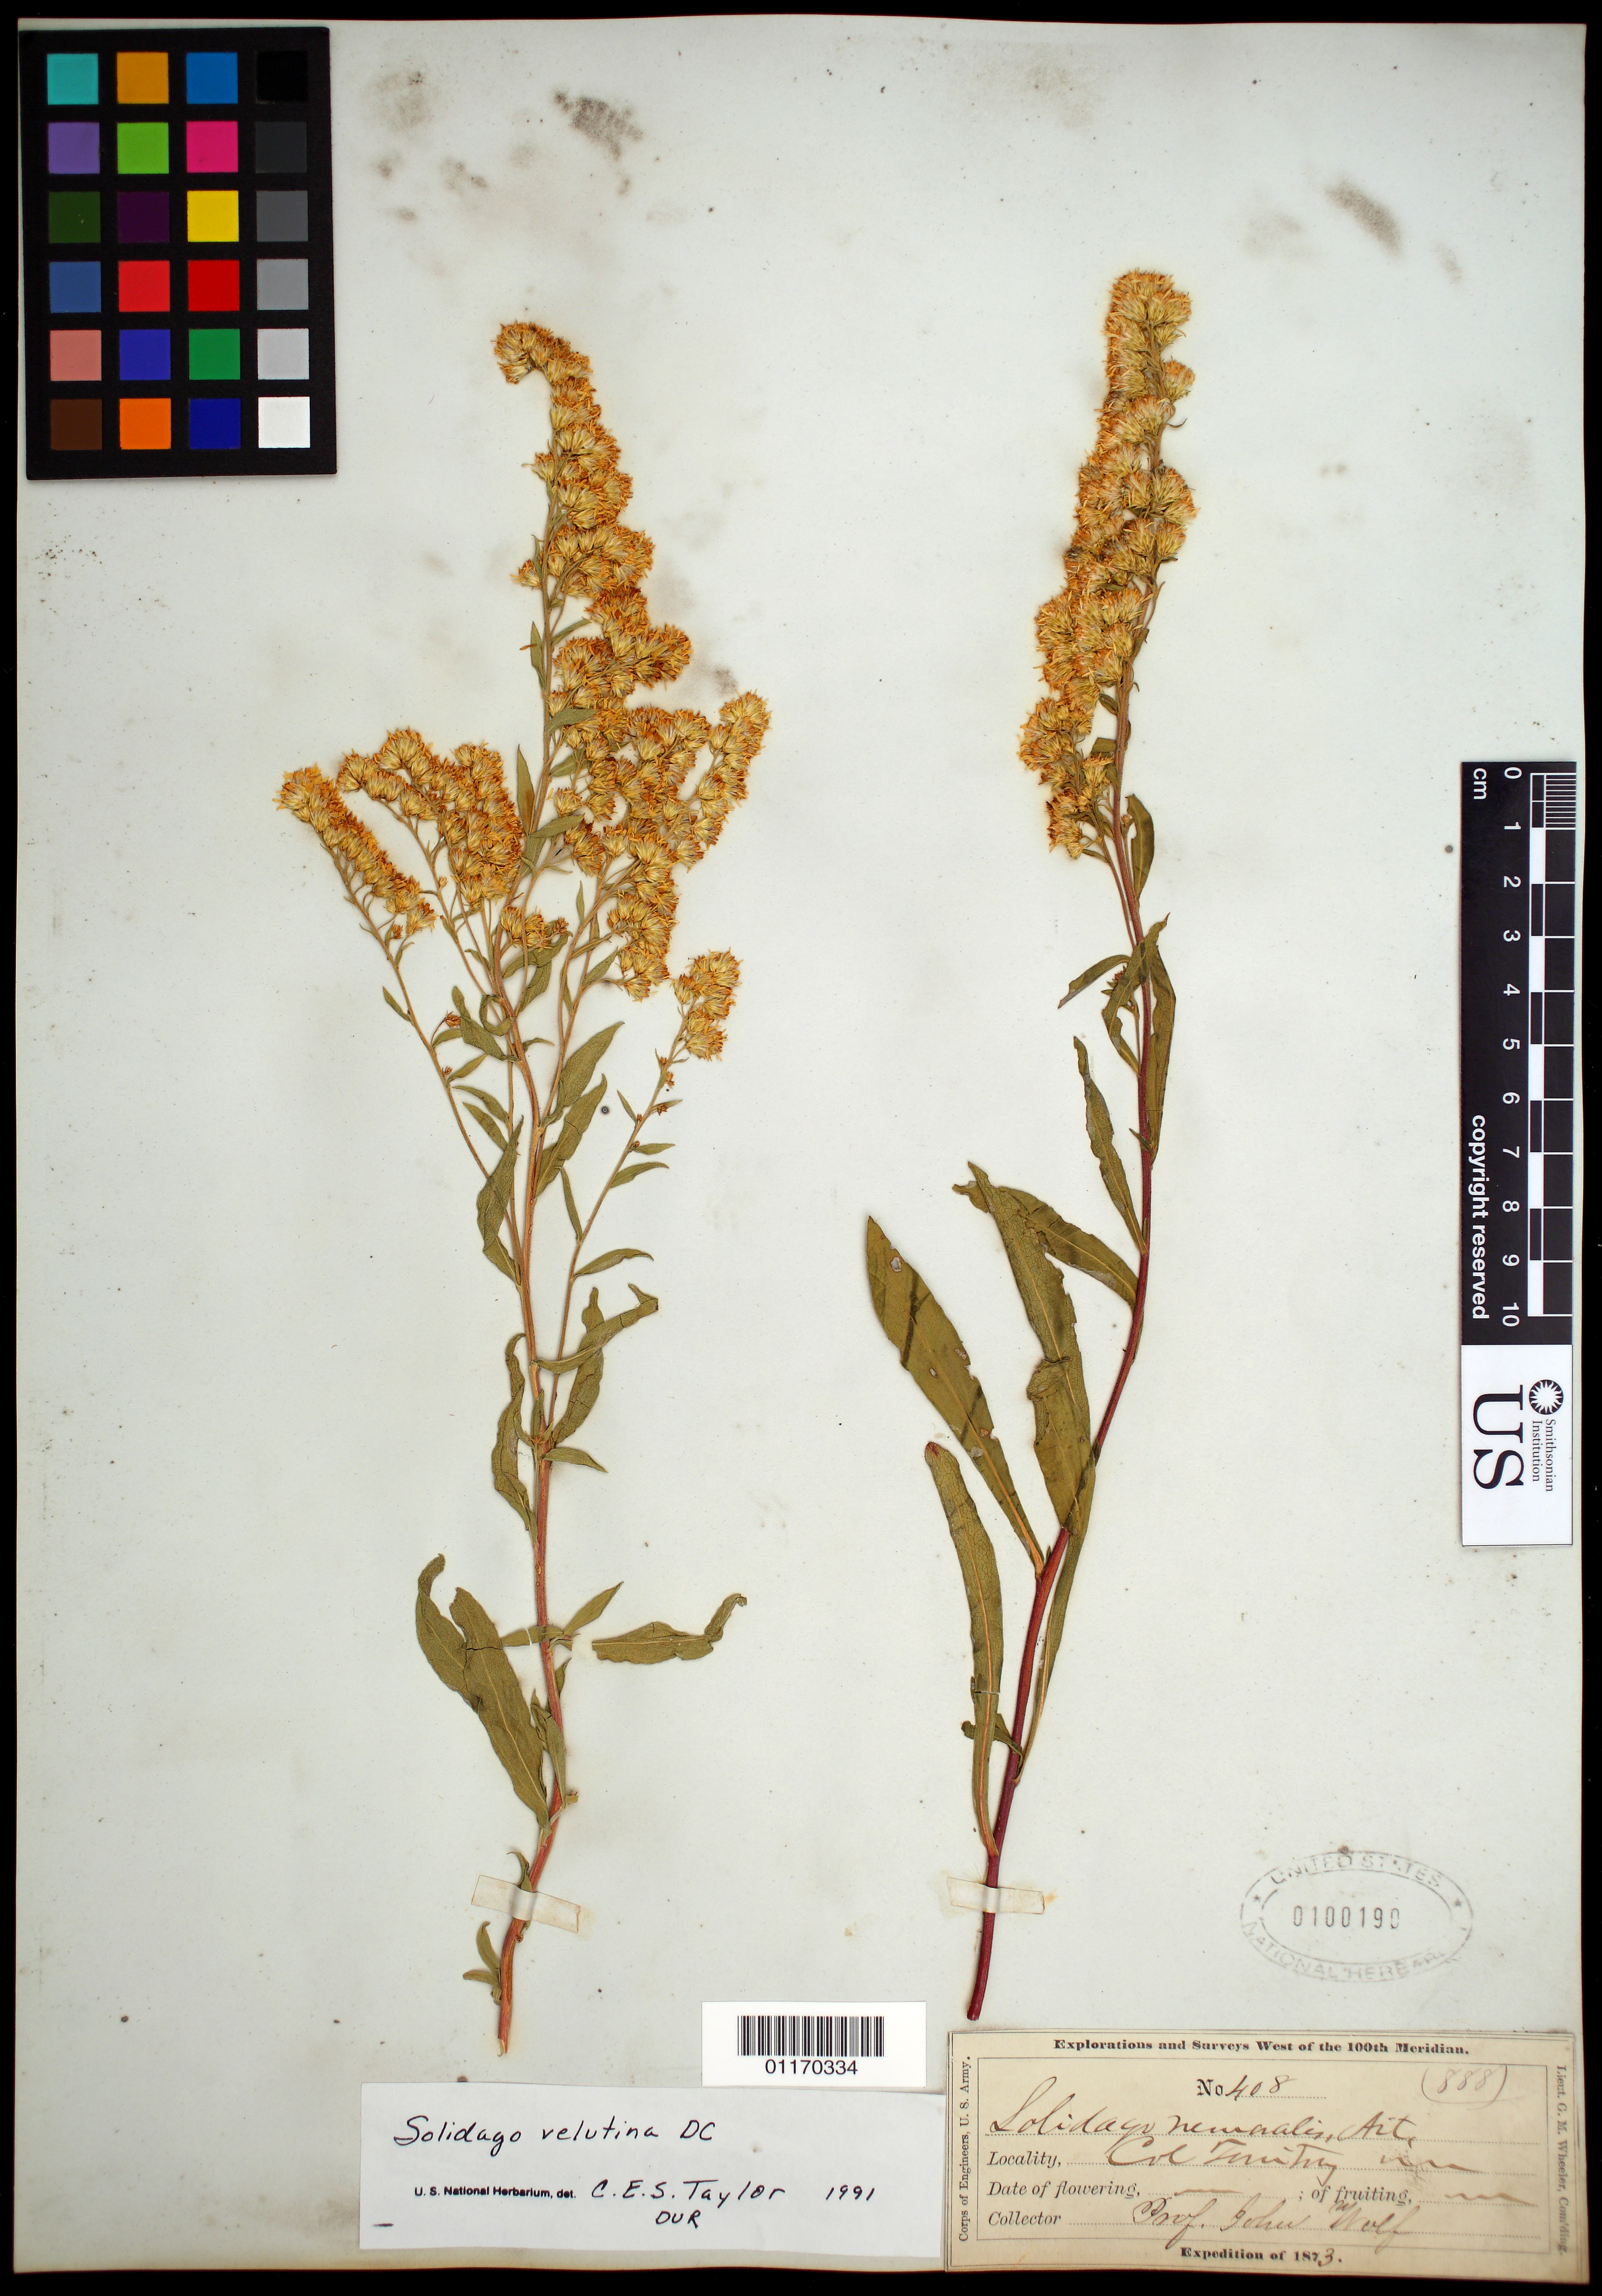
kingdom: Plantae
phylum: Tracheophyta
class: Magnoliopsida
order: Asterales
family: Asteraceae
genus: Solidago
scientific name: Solidago velutina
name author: DC.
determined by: Taylor, Constance E. S.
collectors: J. Wolf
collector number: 408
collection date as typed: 1873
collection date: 1873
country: United States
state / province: Colorado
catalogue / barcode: US 100190